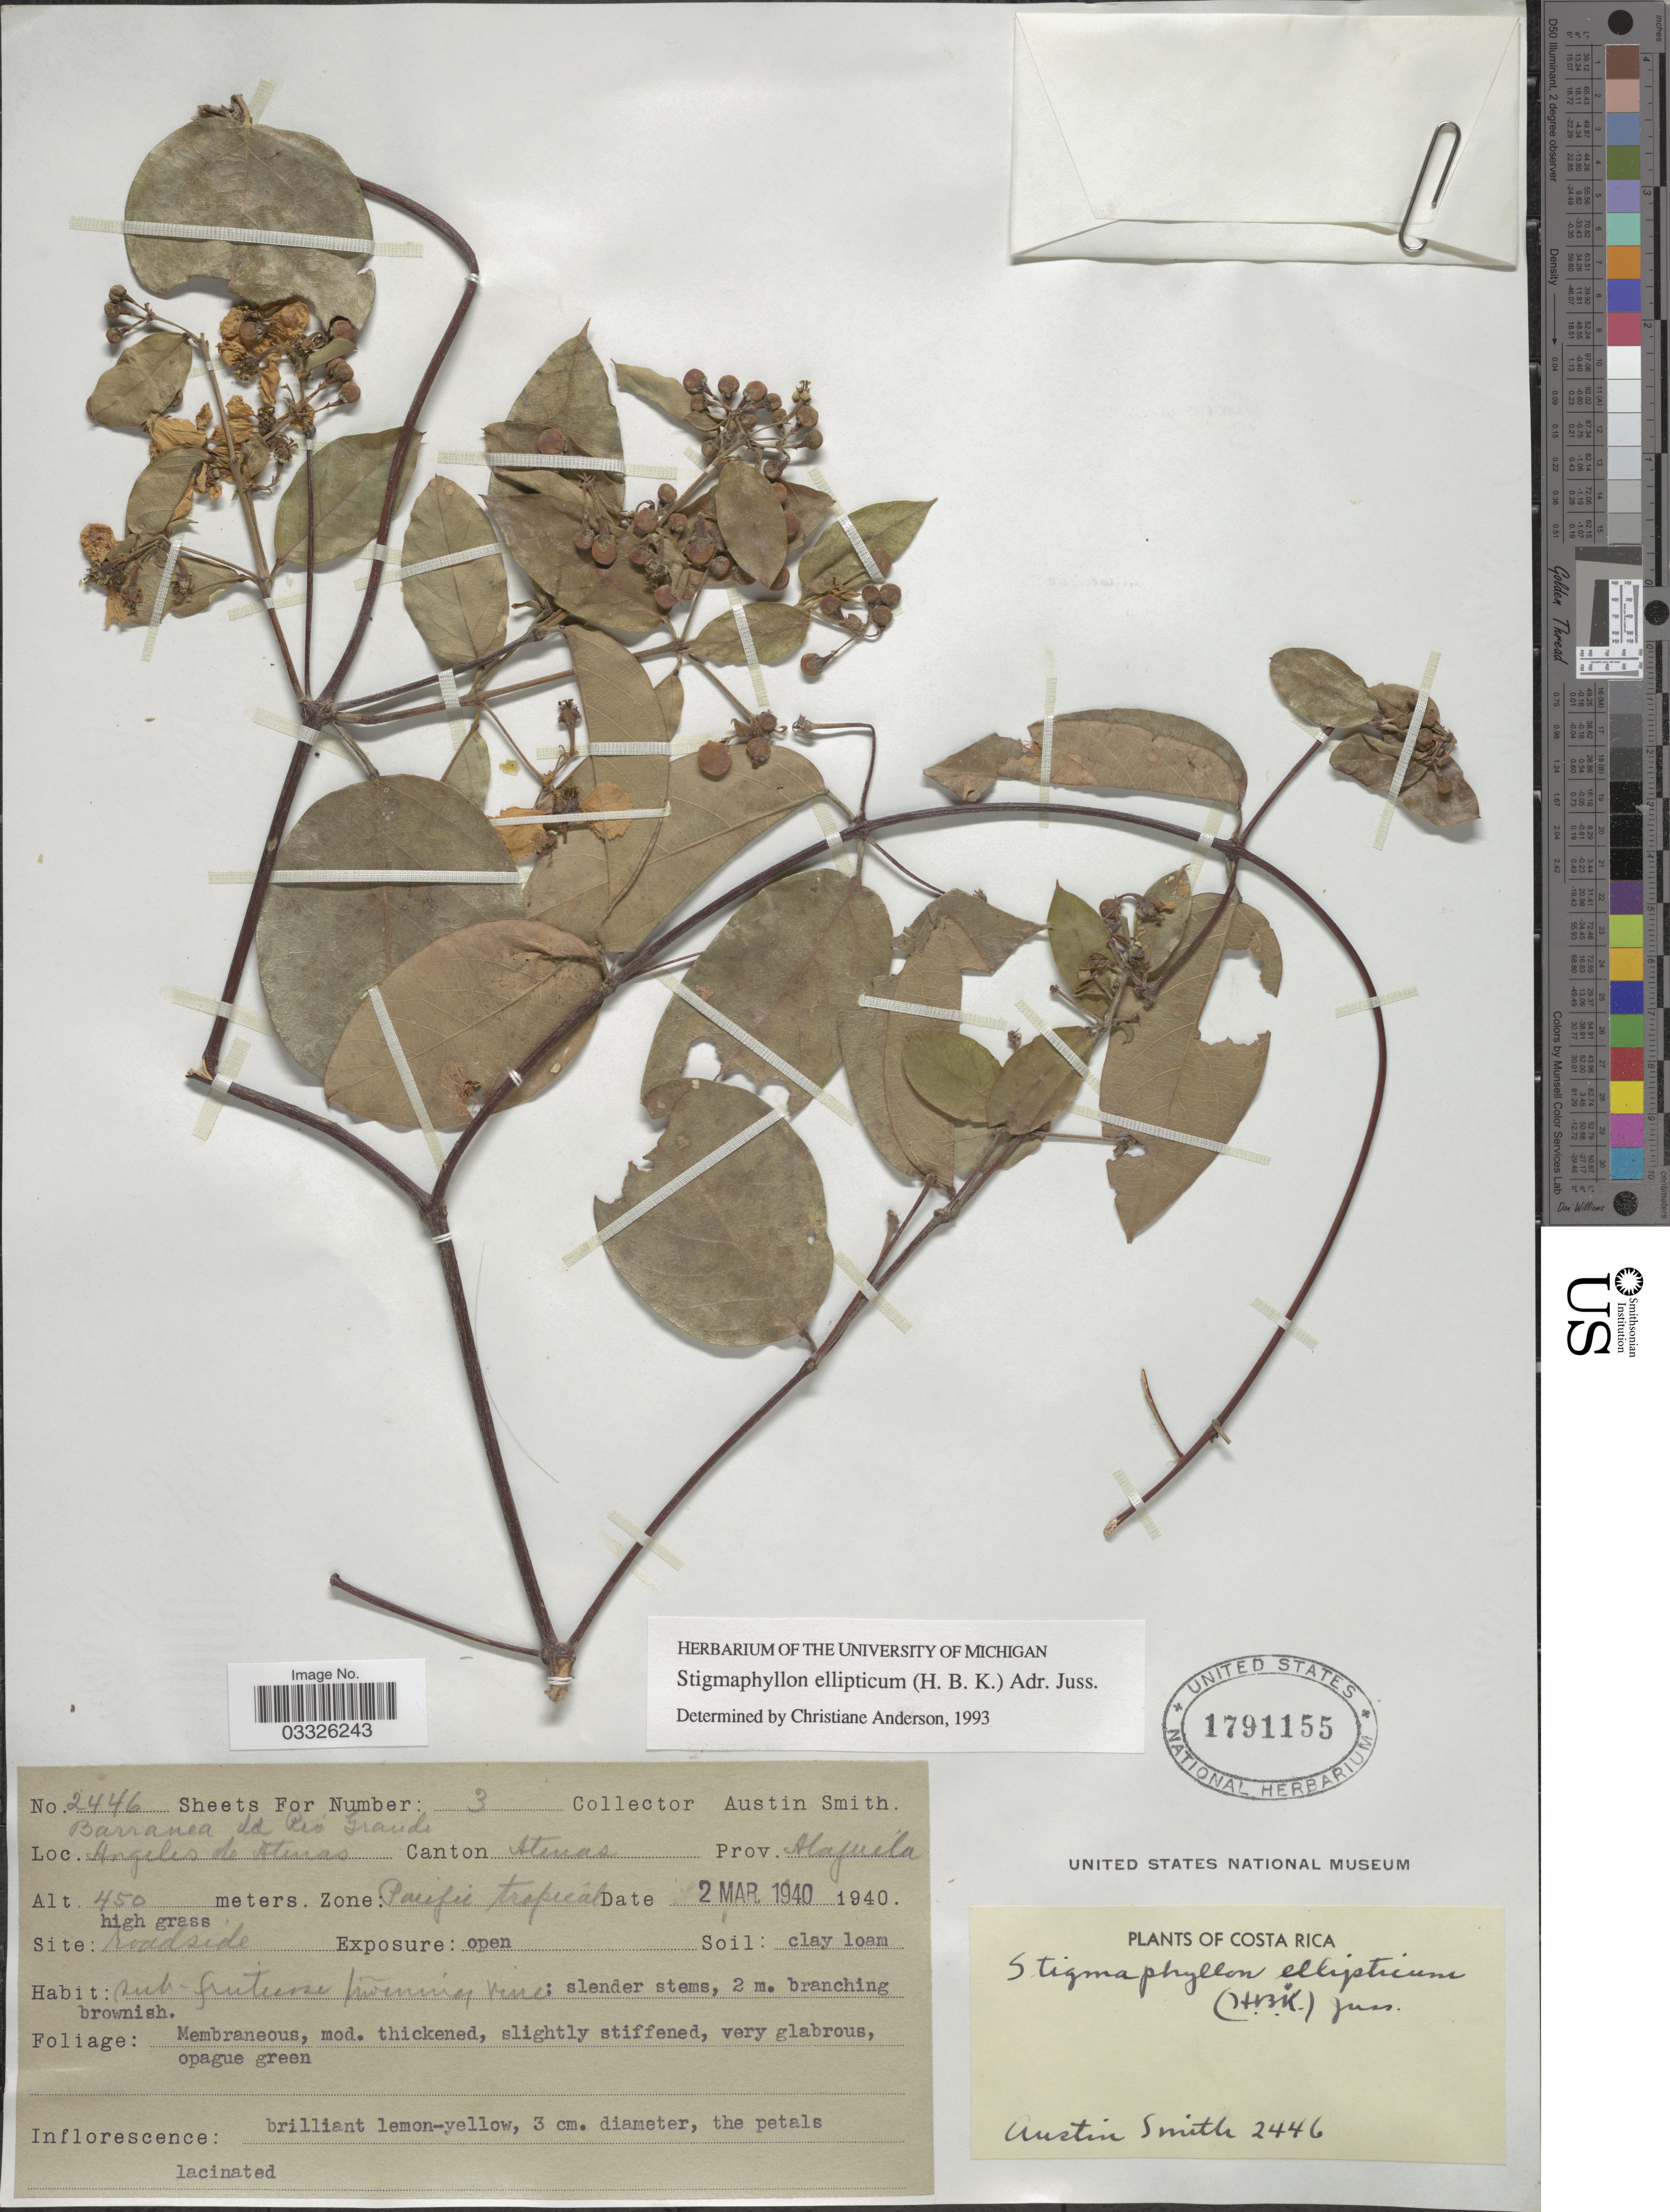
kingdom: Plantae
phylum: Tracheophyta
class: Magnoliopsida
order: Malpighiales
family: Malpighiaceae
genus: Stigmaphyllon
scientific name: Stigmaphyllon ellipticum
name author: (Kunth) A. Juss.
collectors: Aust P. Smith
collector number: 2446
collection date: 1940-03-02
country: Costa Rica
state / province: Alajuela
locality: Barrance de Río Grande, Angeles de Atenas (Atenas canton), prov. Alajuela.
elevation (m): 450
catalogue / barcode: US 1791155